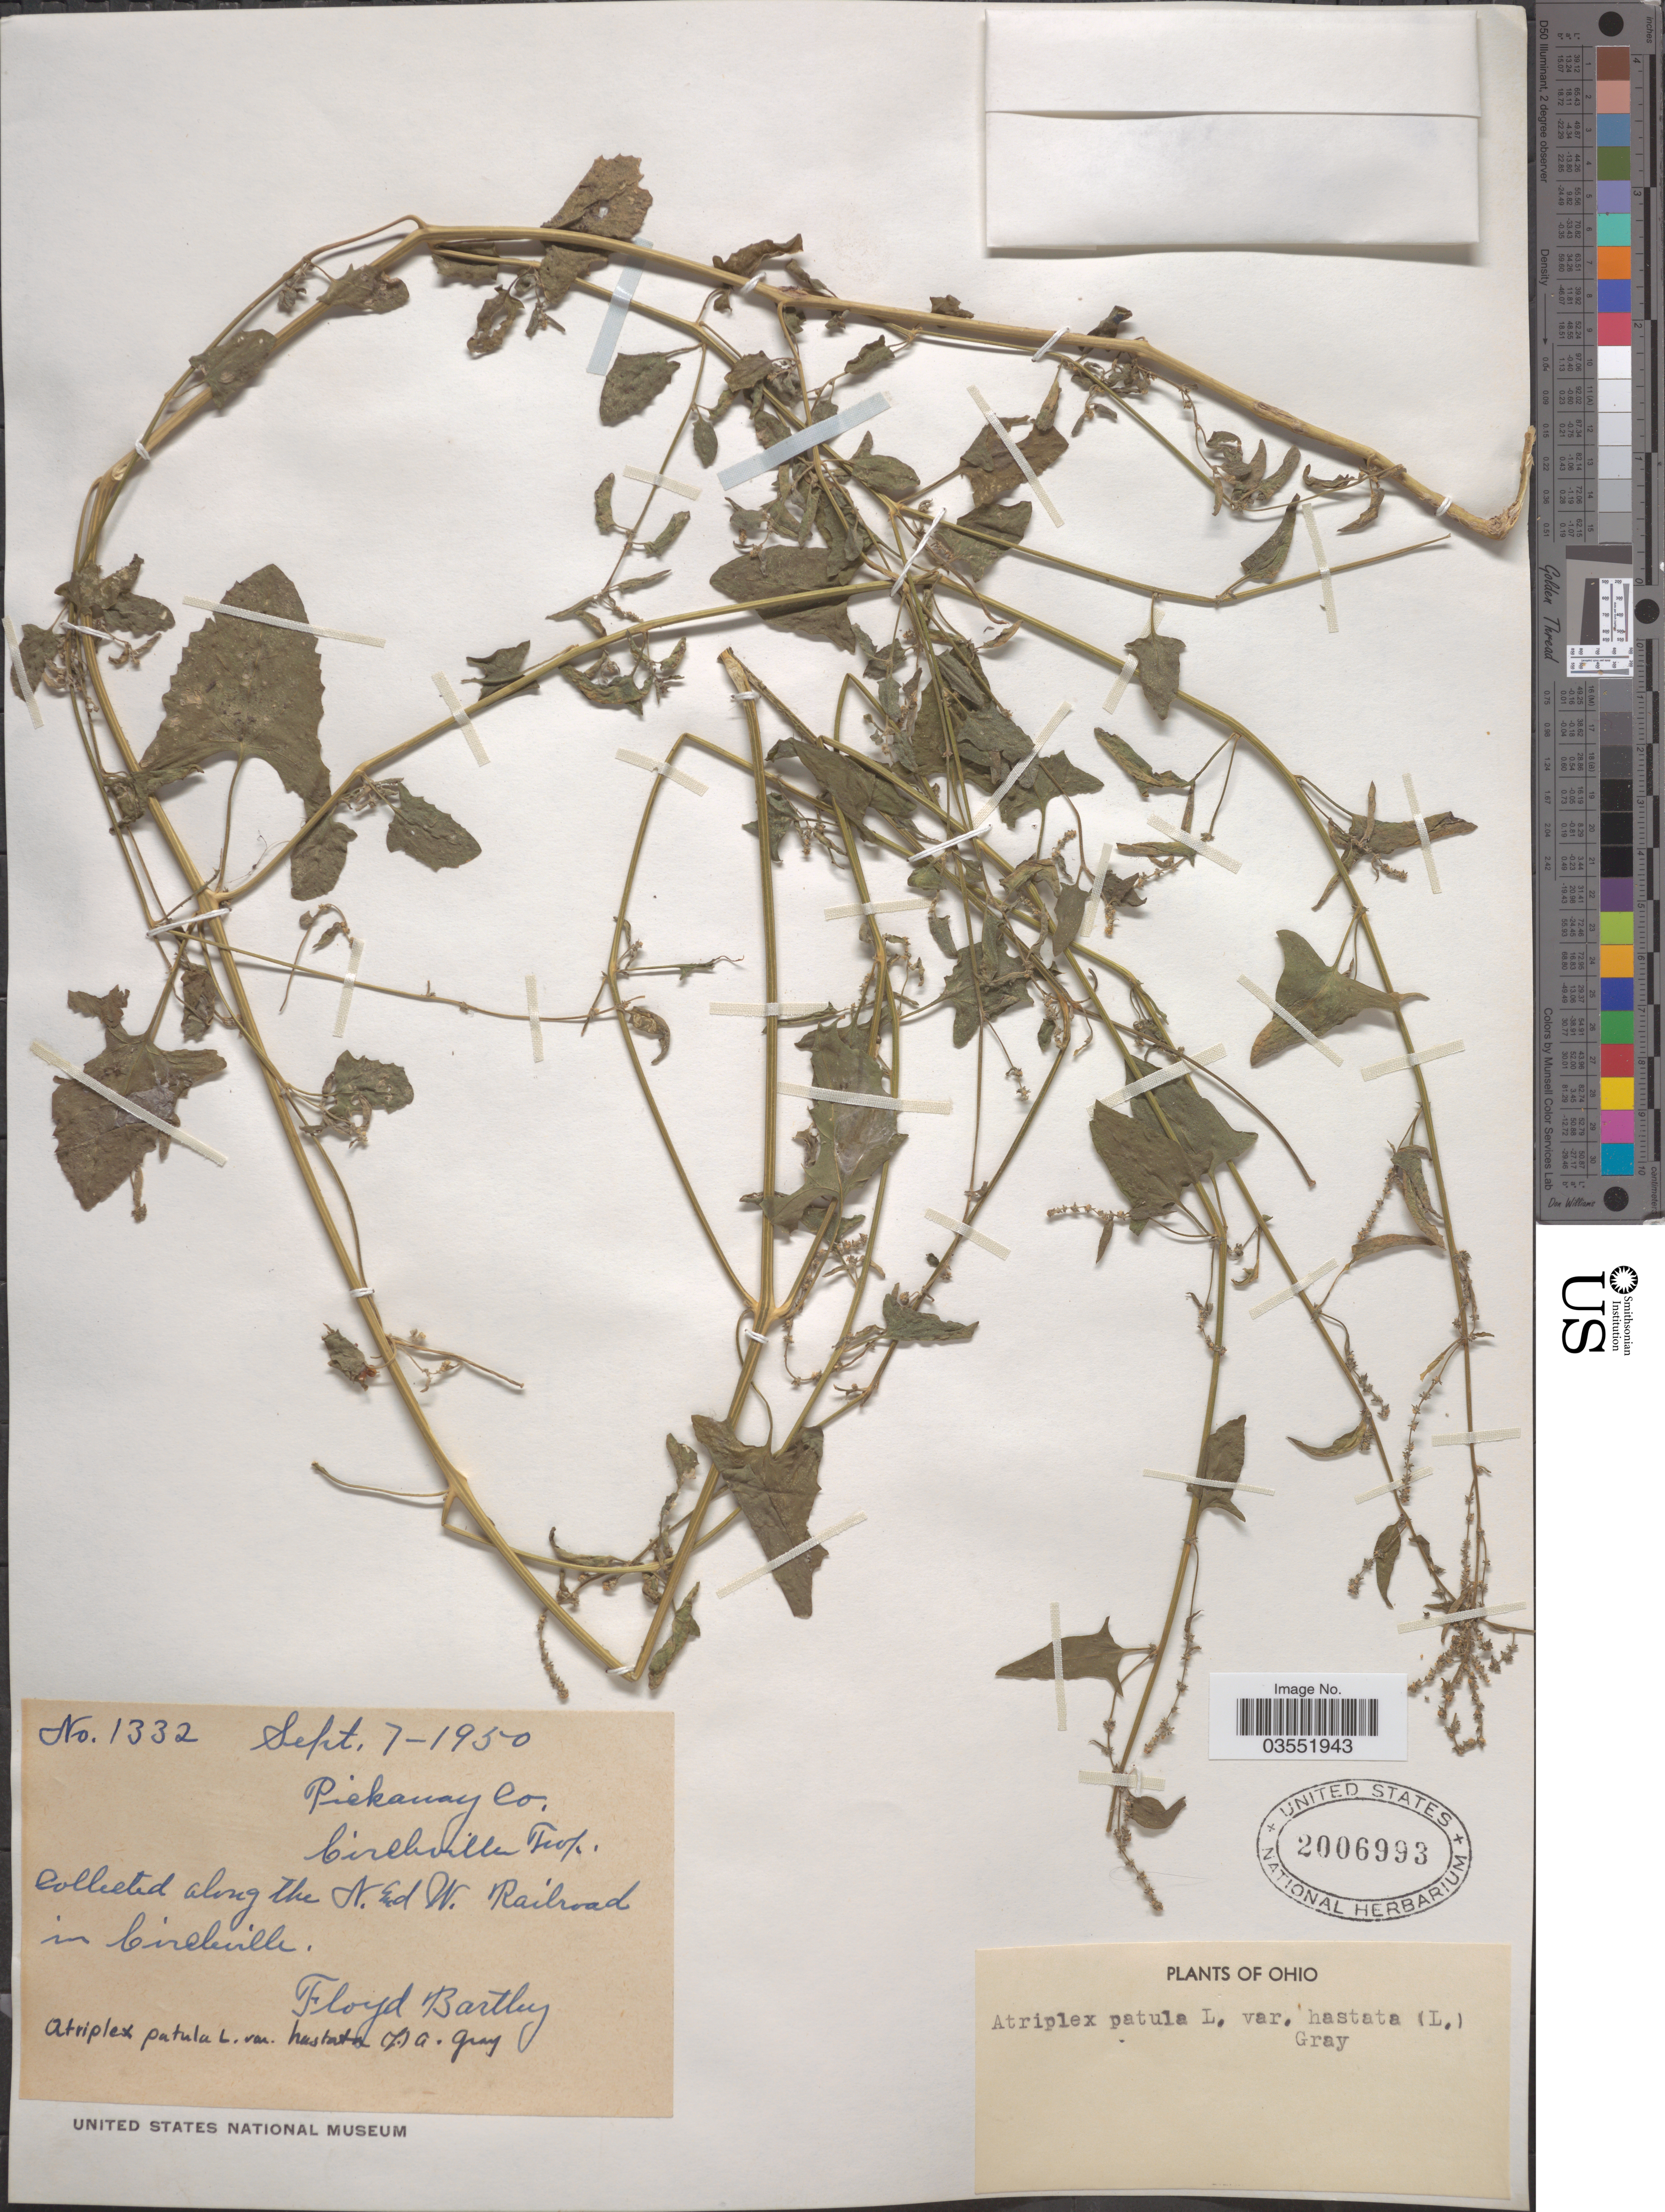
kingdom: Plantae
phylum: Tracheophyta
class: Magnoliopsida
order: Caryophyllales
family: Amaranthaceae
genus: Atriplex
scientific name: Atriplex hastata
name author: L.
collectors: F. Bartley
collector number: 1332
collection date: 1950-09-07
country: United States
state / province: Ohio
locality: Pickaway Co. Circleville Twp. Along the N. and W. Railroad in Circleville.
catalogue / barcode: US 2006993